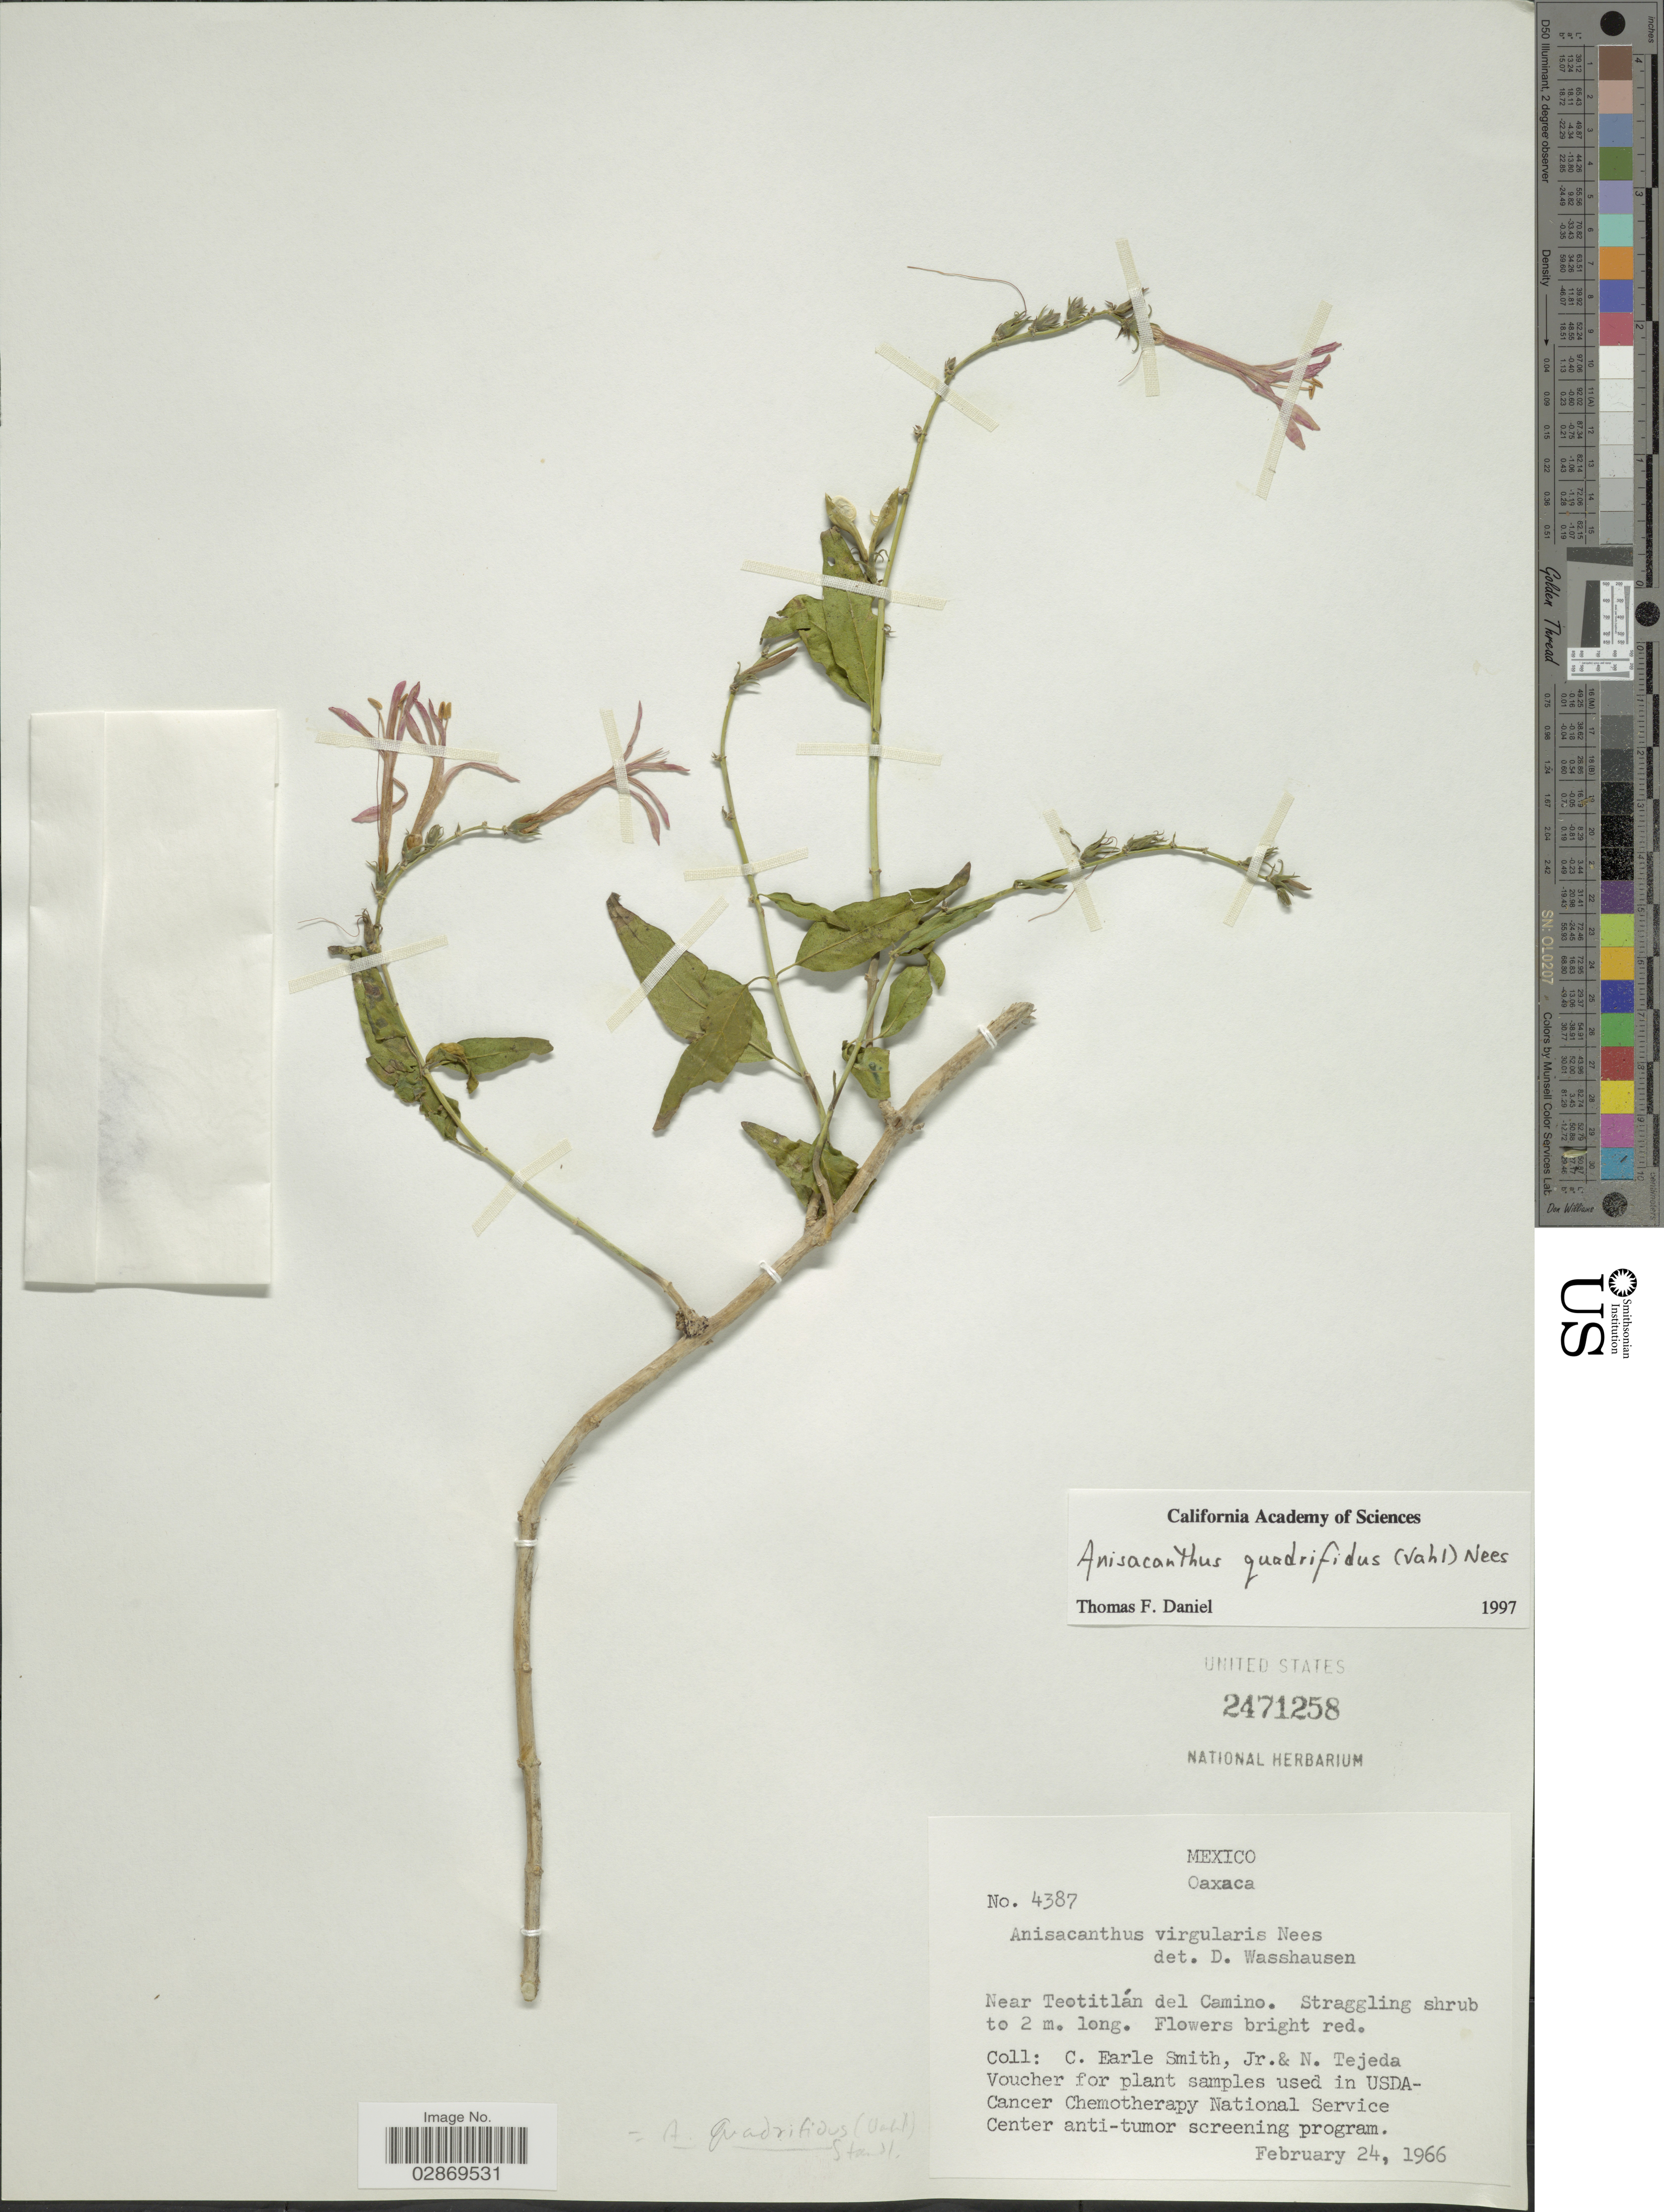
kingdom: Plantae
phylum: Tracheophyta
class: Magnoliopsida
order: Lamiales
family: Acanthaceae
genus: Anisacanthus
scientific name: Anisacanthus quadrifidus var. wrightii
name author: (Torr.) Henrickson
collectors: C. E. Smith Jr. & N. Tejeda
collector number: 4387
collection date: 1966-02-24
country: Mexico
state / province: Oaxaca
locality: Near Teotitlán del Camino.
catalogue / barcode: US 2471258